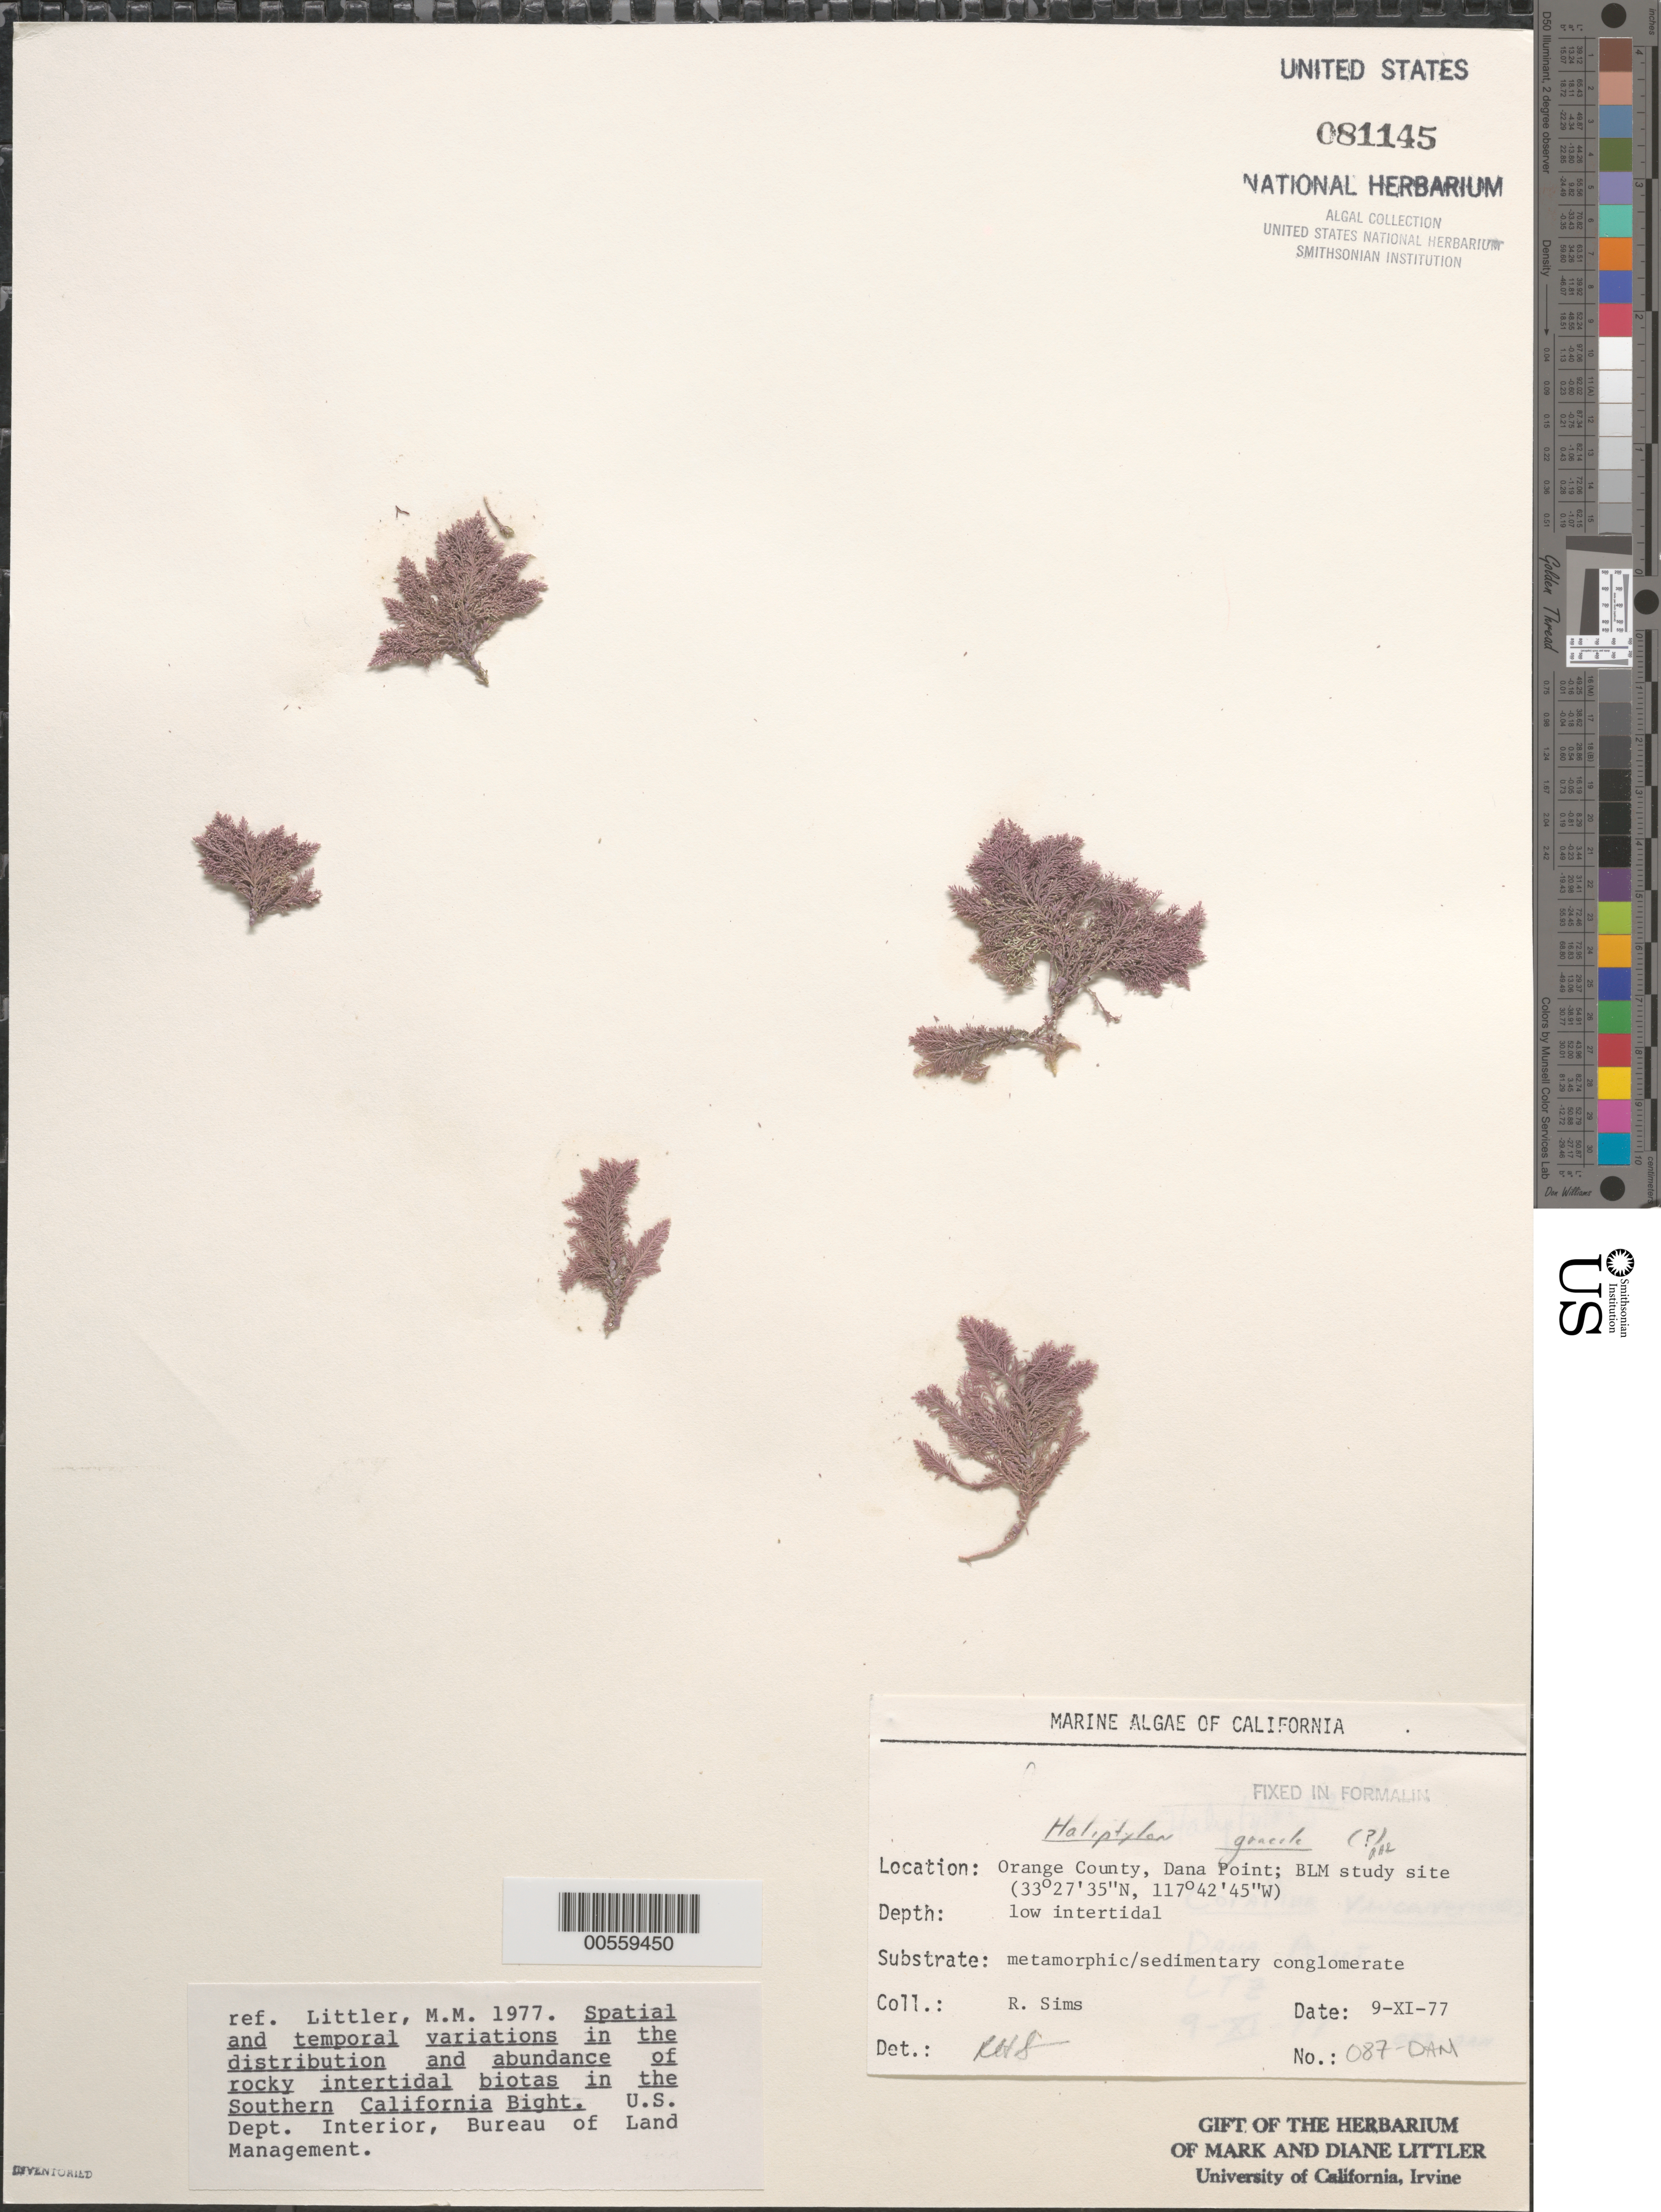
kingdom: Plantae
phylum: Rhodophyta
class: Florideophyceae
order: Corallinales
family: Corallinaceae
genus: Jania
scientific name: Jania rosea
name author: (Lam.) Decne.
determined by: Algae name updating Project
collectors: R. H. Sims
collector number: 087-DAN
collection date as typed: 09 Nov 1977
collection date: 1977-11-09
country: United States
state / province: California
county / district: Orange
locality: Dana Point, 1 km north of marina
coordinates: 33 27'35"N, 117 42'45"W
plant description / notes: BLM-SOCALBIGHT Rocky Intertidal Survey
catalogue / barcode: US 81145